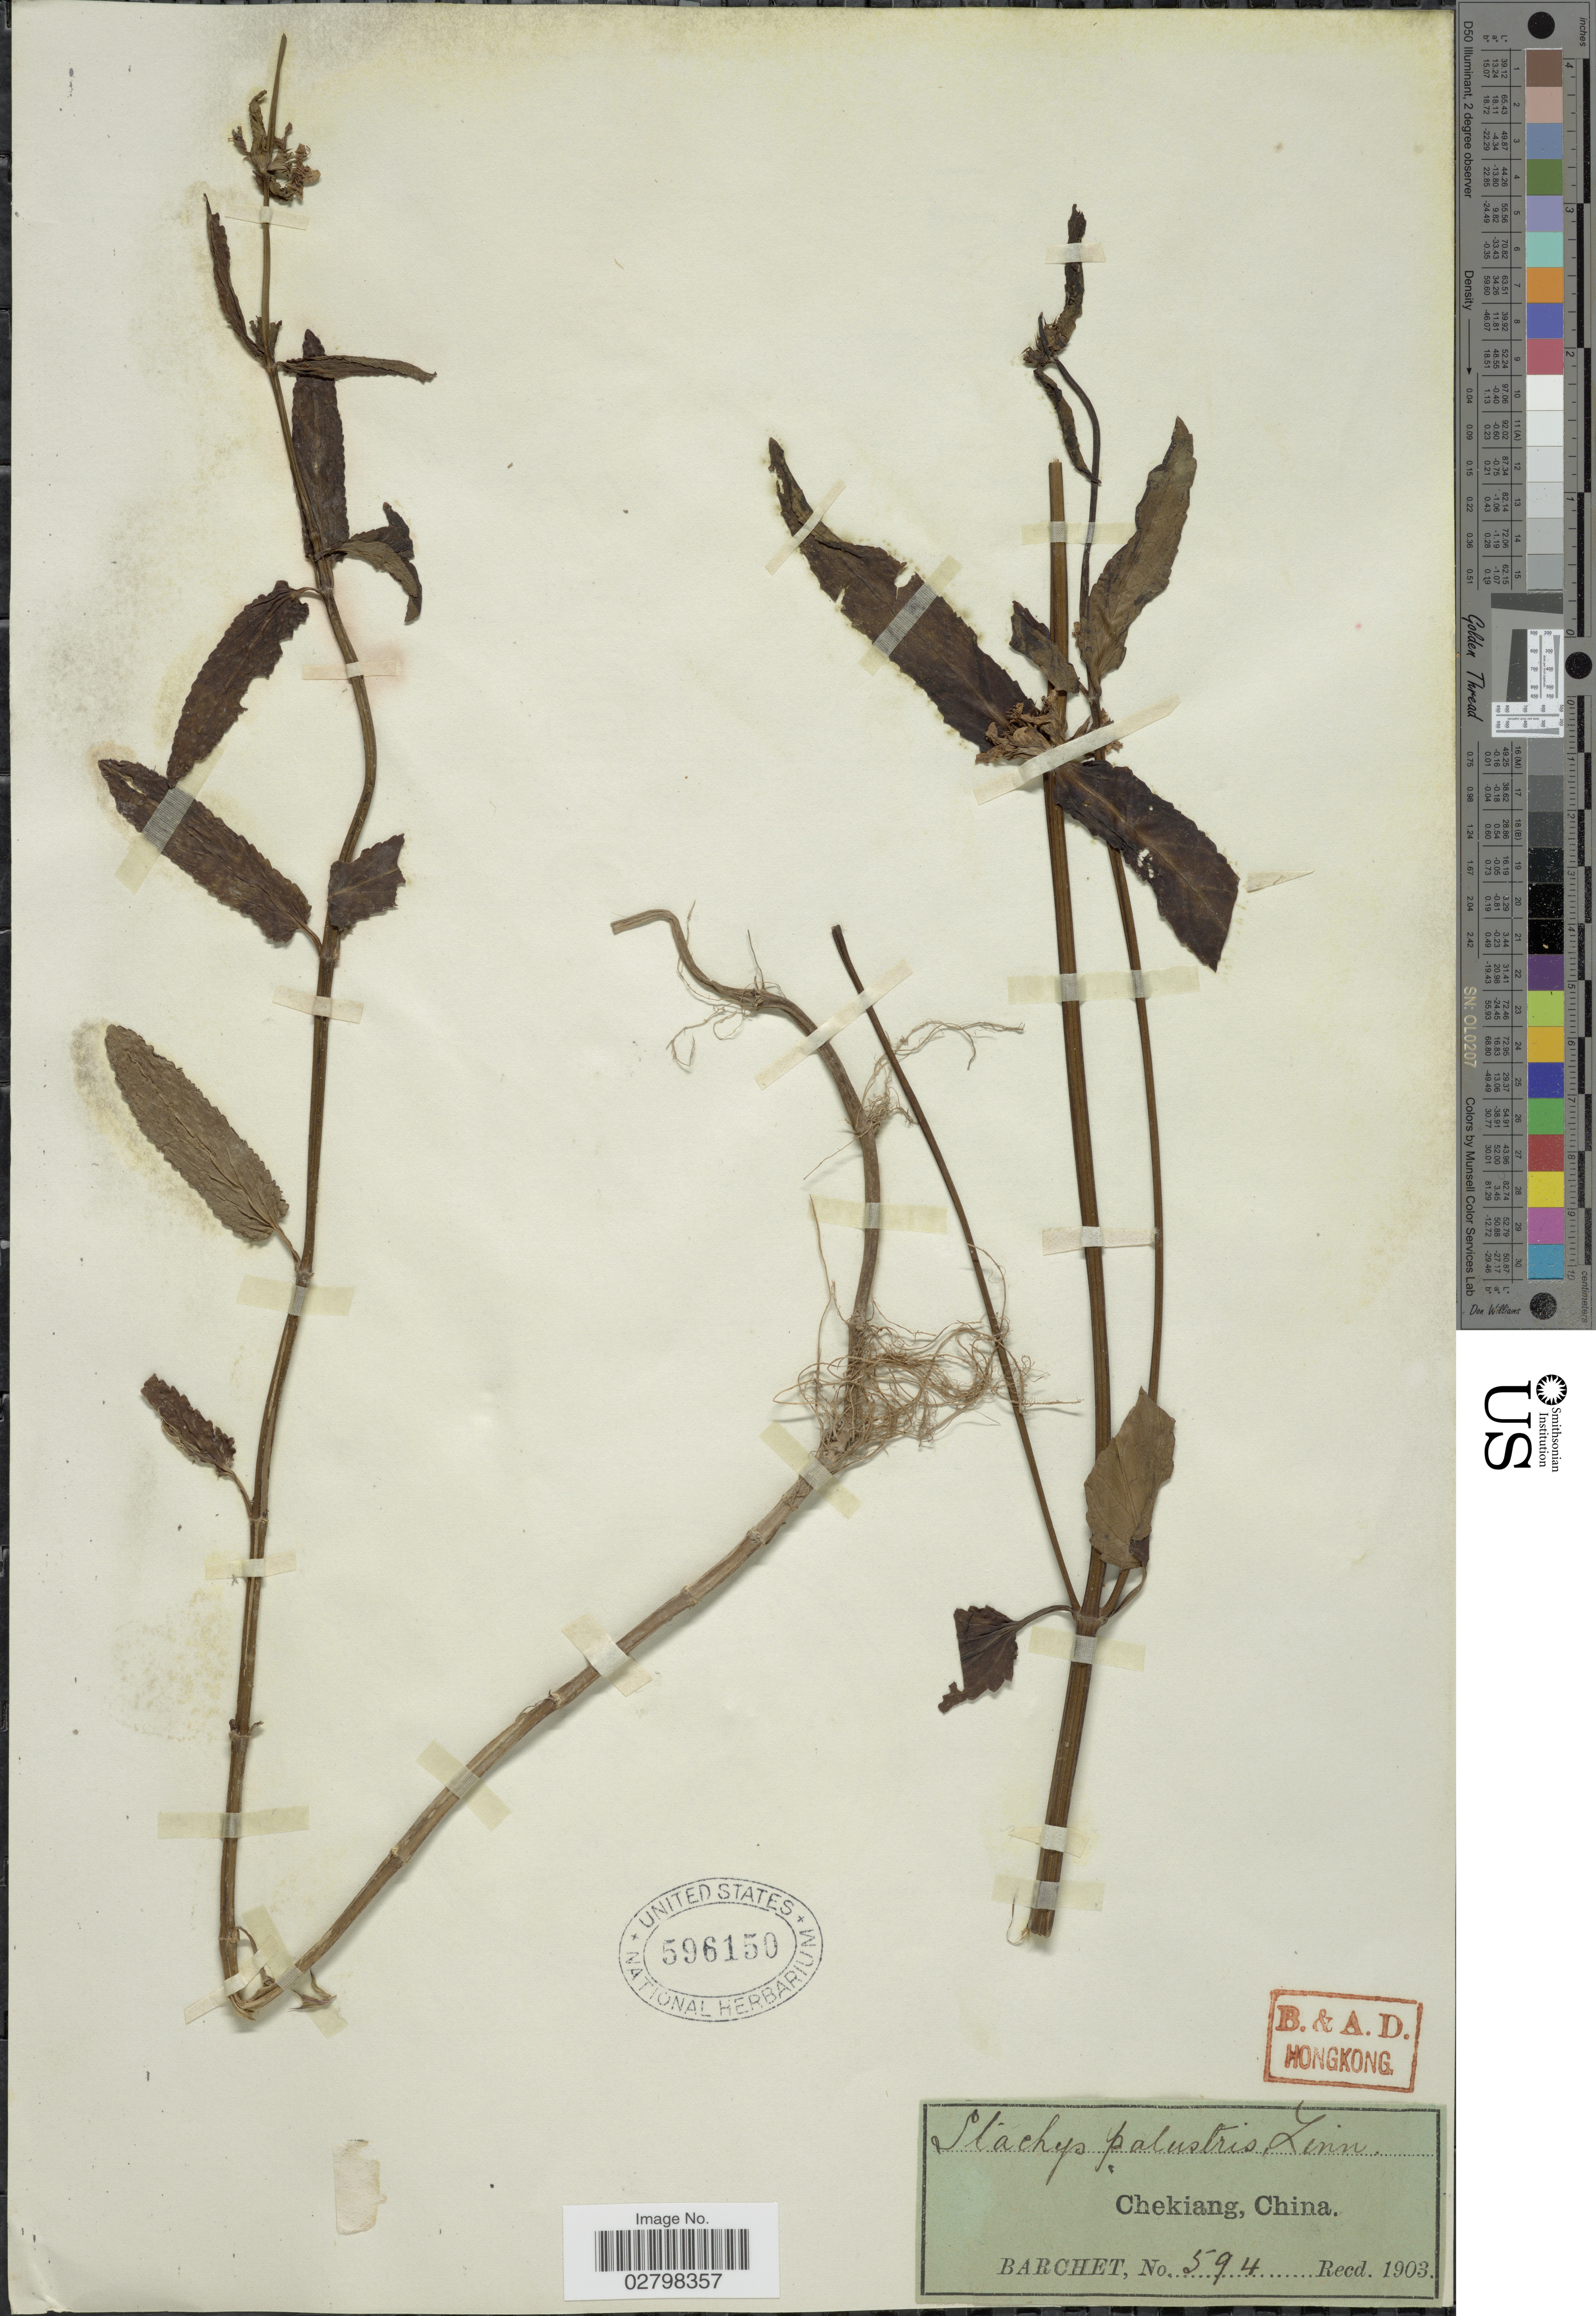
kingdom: Plantae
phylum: Tracheophyta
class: Magnoliopsida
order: Lamiales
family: Lamiaceae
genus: Stachys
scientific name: Stachys palustris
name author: L.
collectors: S. P. Barchet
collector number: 594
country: China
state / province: Zhejiang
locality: Chekiang.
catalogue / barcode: US 596150